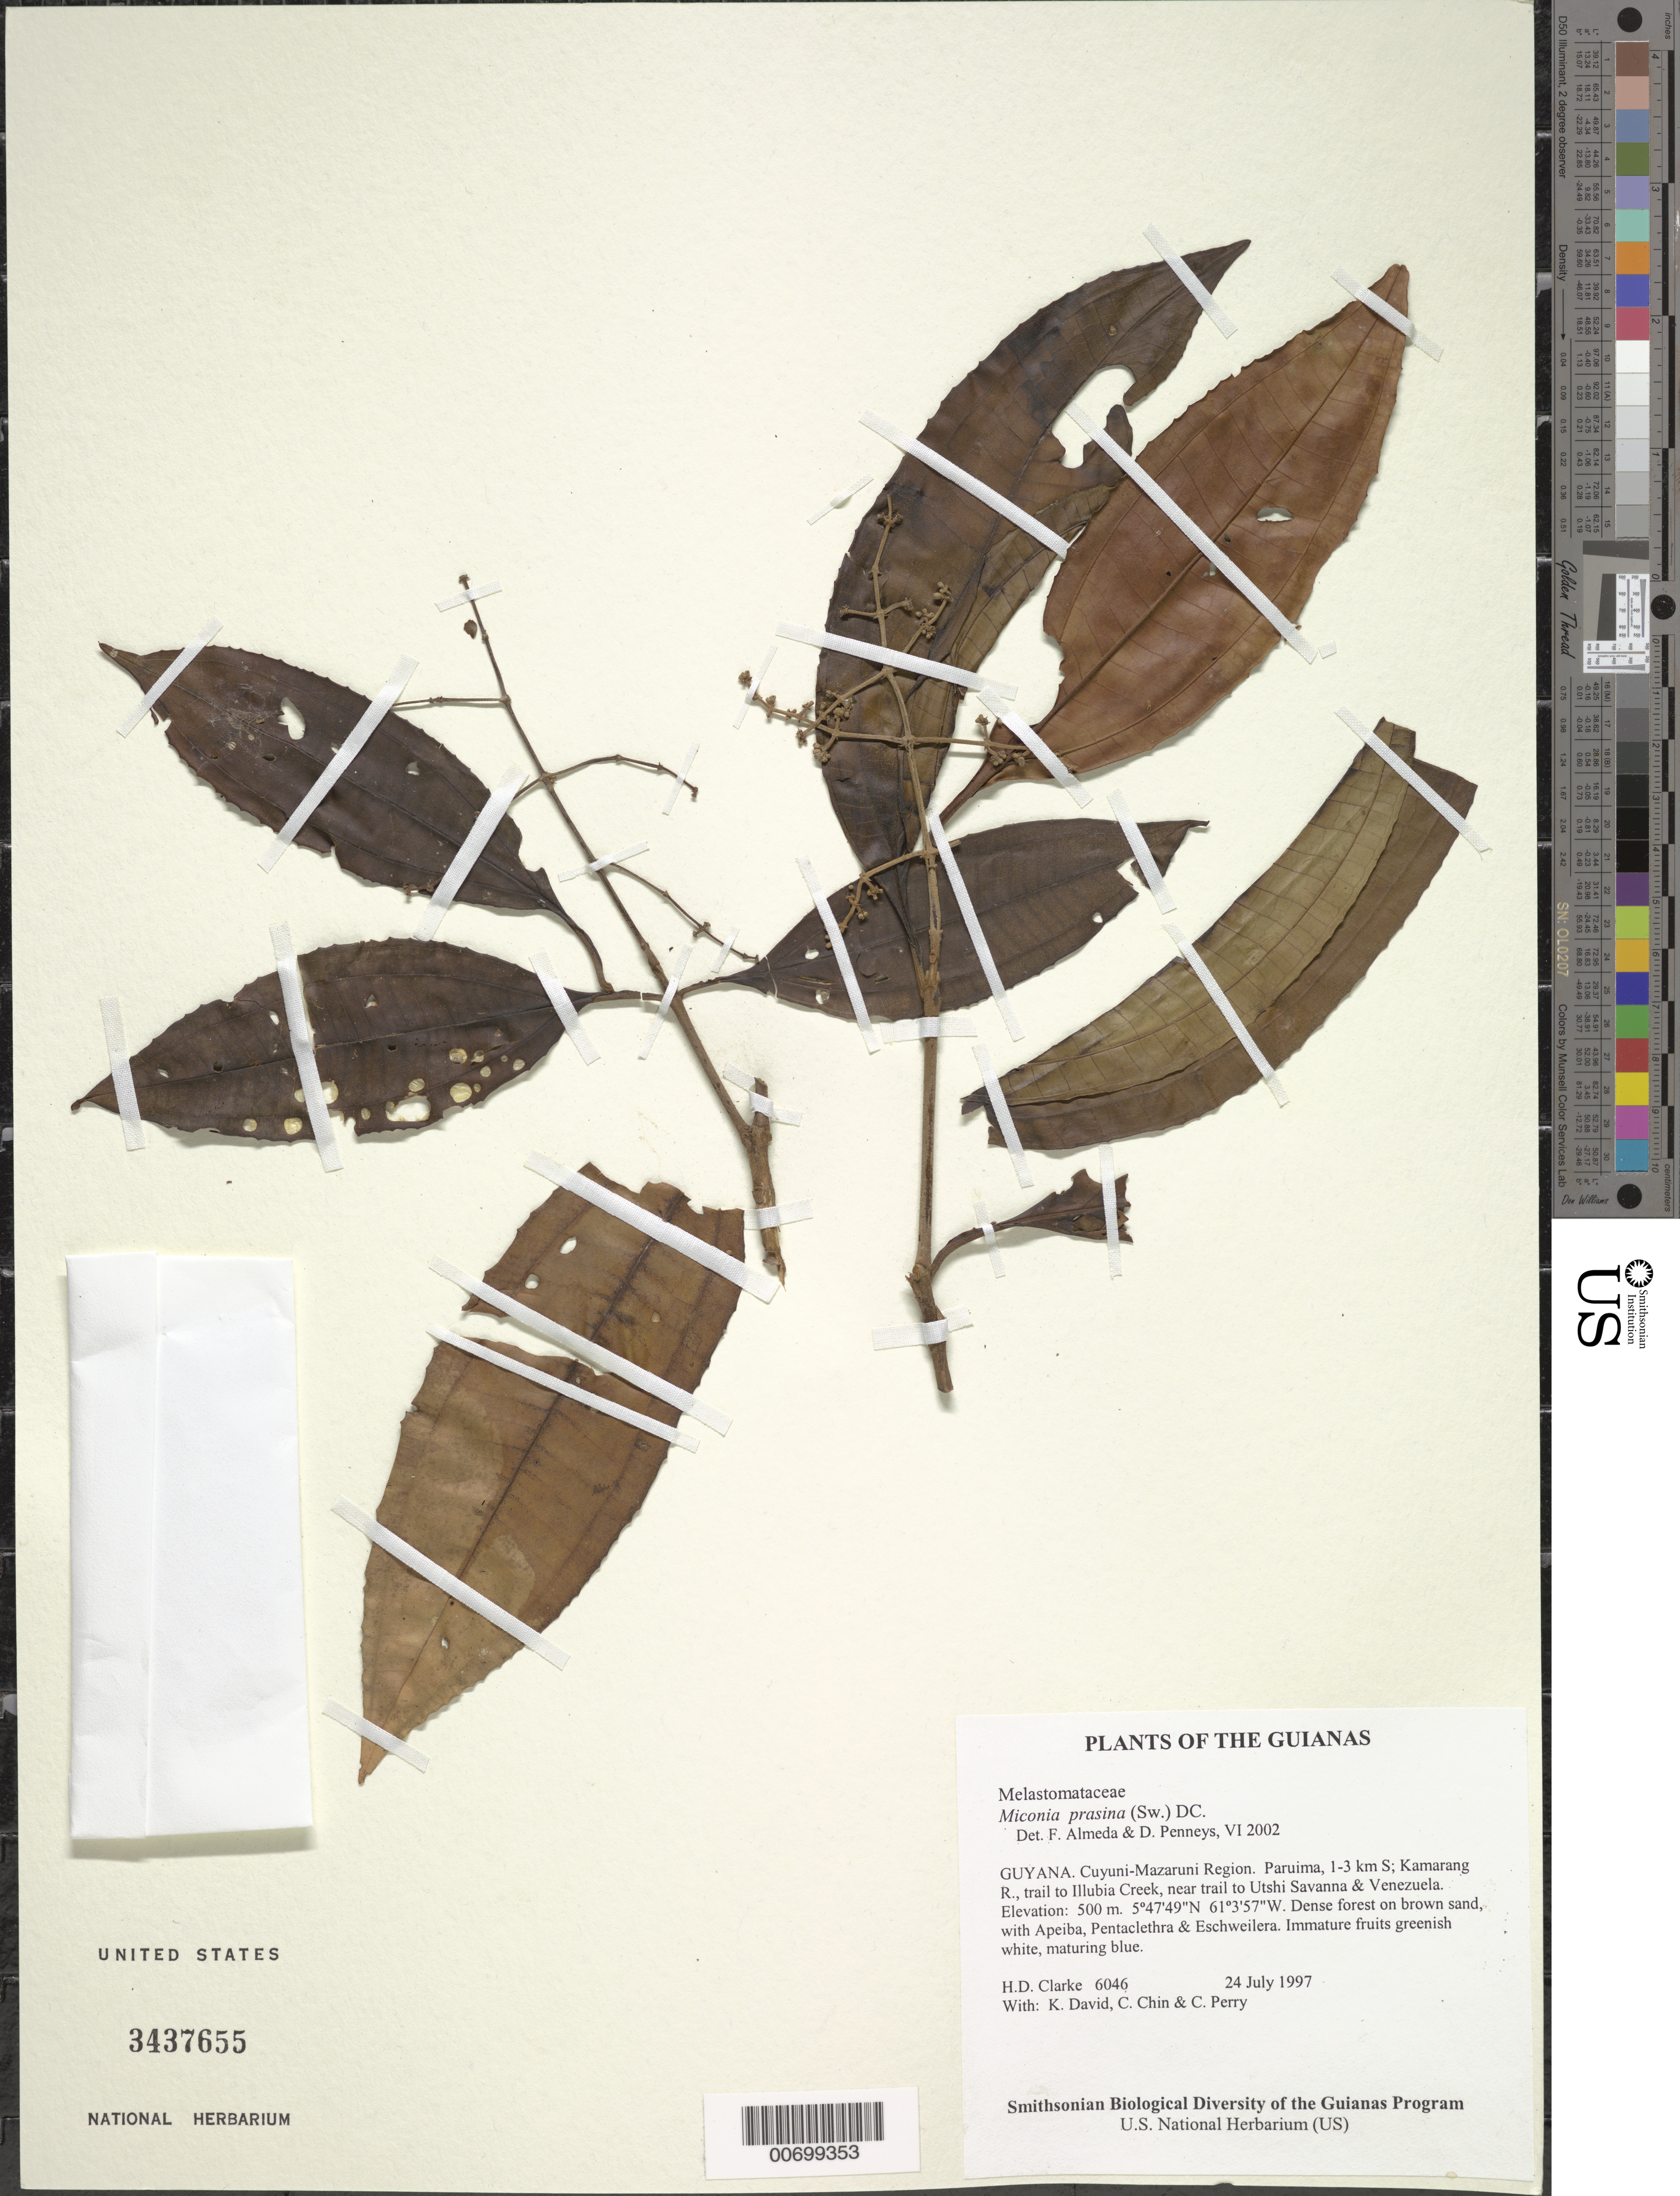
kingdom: Plantae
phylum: Tracheophyta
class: Magnoliopsida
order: Myrtales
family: Melastomataceae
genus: Miconia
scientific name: Miconia prasina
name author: (Sw.) DC.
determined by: Almeda, F.; Penneys, D. S.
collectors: H. D. Clarke, K. David, C. Chin & C. Perry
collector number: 6046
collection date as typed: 24 July 1997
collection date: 1997-07-24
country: Guyana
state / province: Cuyuni-Mazaruni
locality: Paruima, 1-3 km S; Kamarang R., trail to Illubia Creek, near trail to Utshi Savanna & Venezuela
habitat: Dense forest on brown sand, with Apeiba, Pentaclethra & Eschweilera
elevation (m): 500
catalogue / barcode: US 3437655